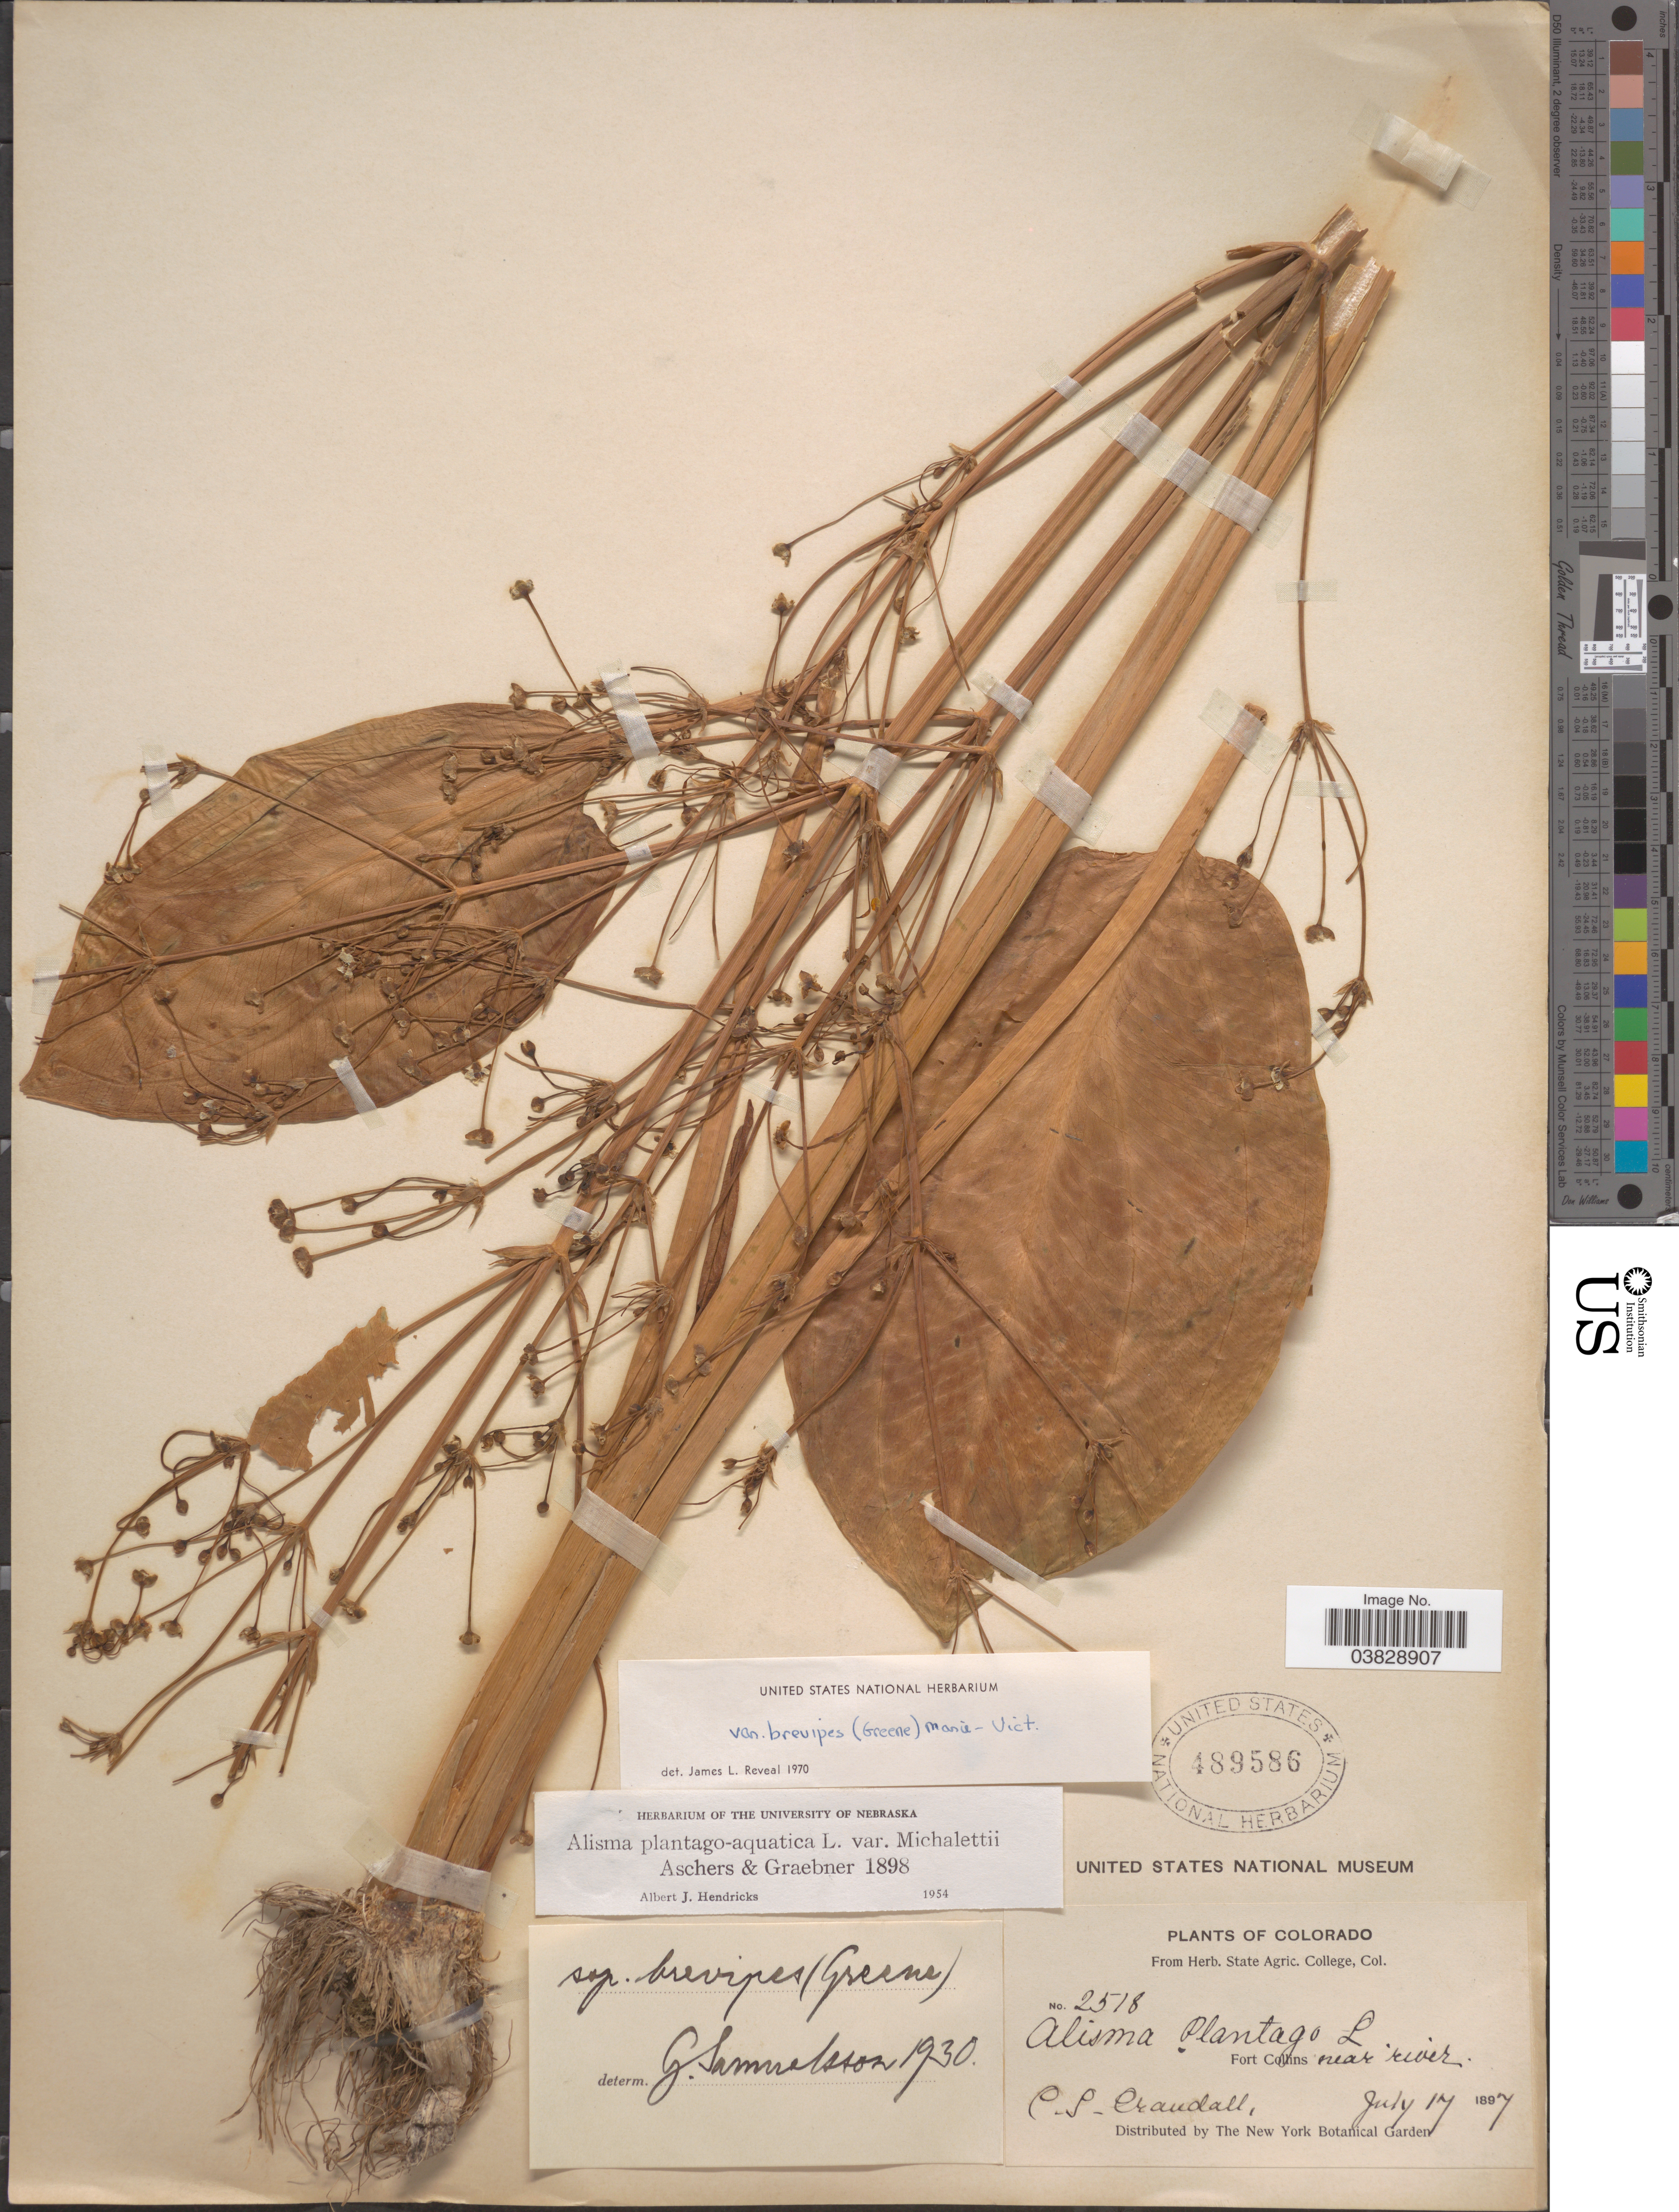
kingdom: Plantae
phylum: Tracheophyta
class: Liliopsida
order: Alismatales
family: Alismataceae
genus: Alisma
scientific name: Alisma plantago-aquatica var. brevipes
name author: (Greene) Vict.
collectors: C. Crandall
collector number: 2518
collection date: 1897-07-17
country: United States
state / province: Colorado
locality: Fort Collins near river.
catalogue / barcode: US 489586